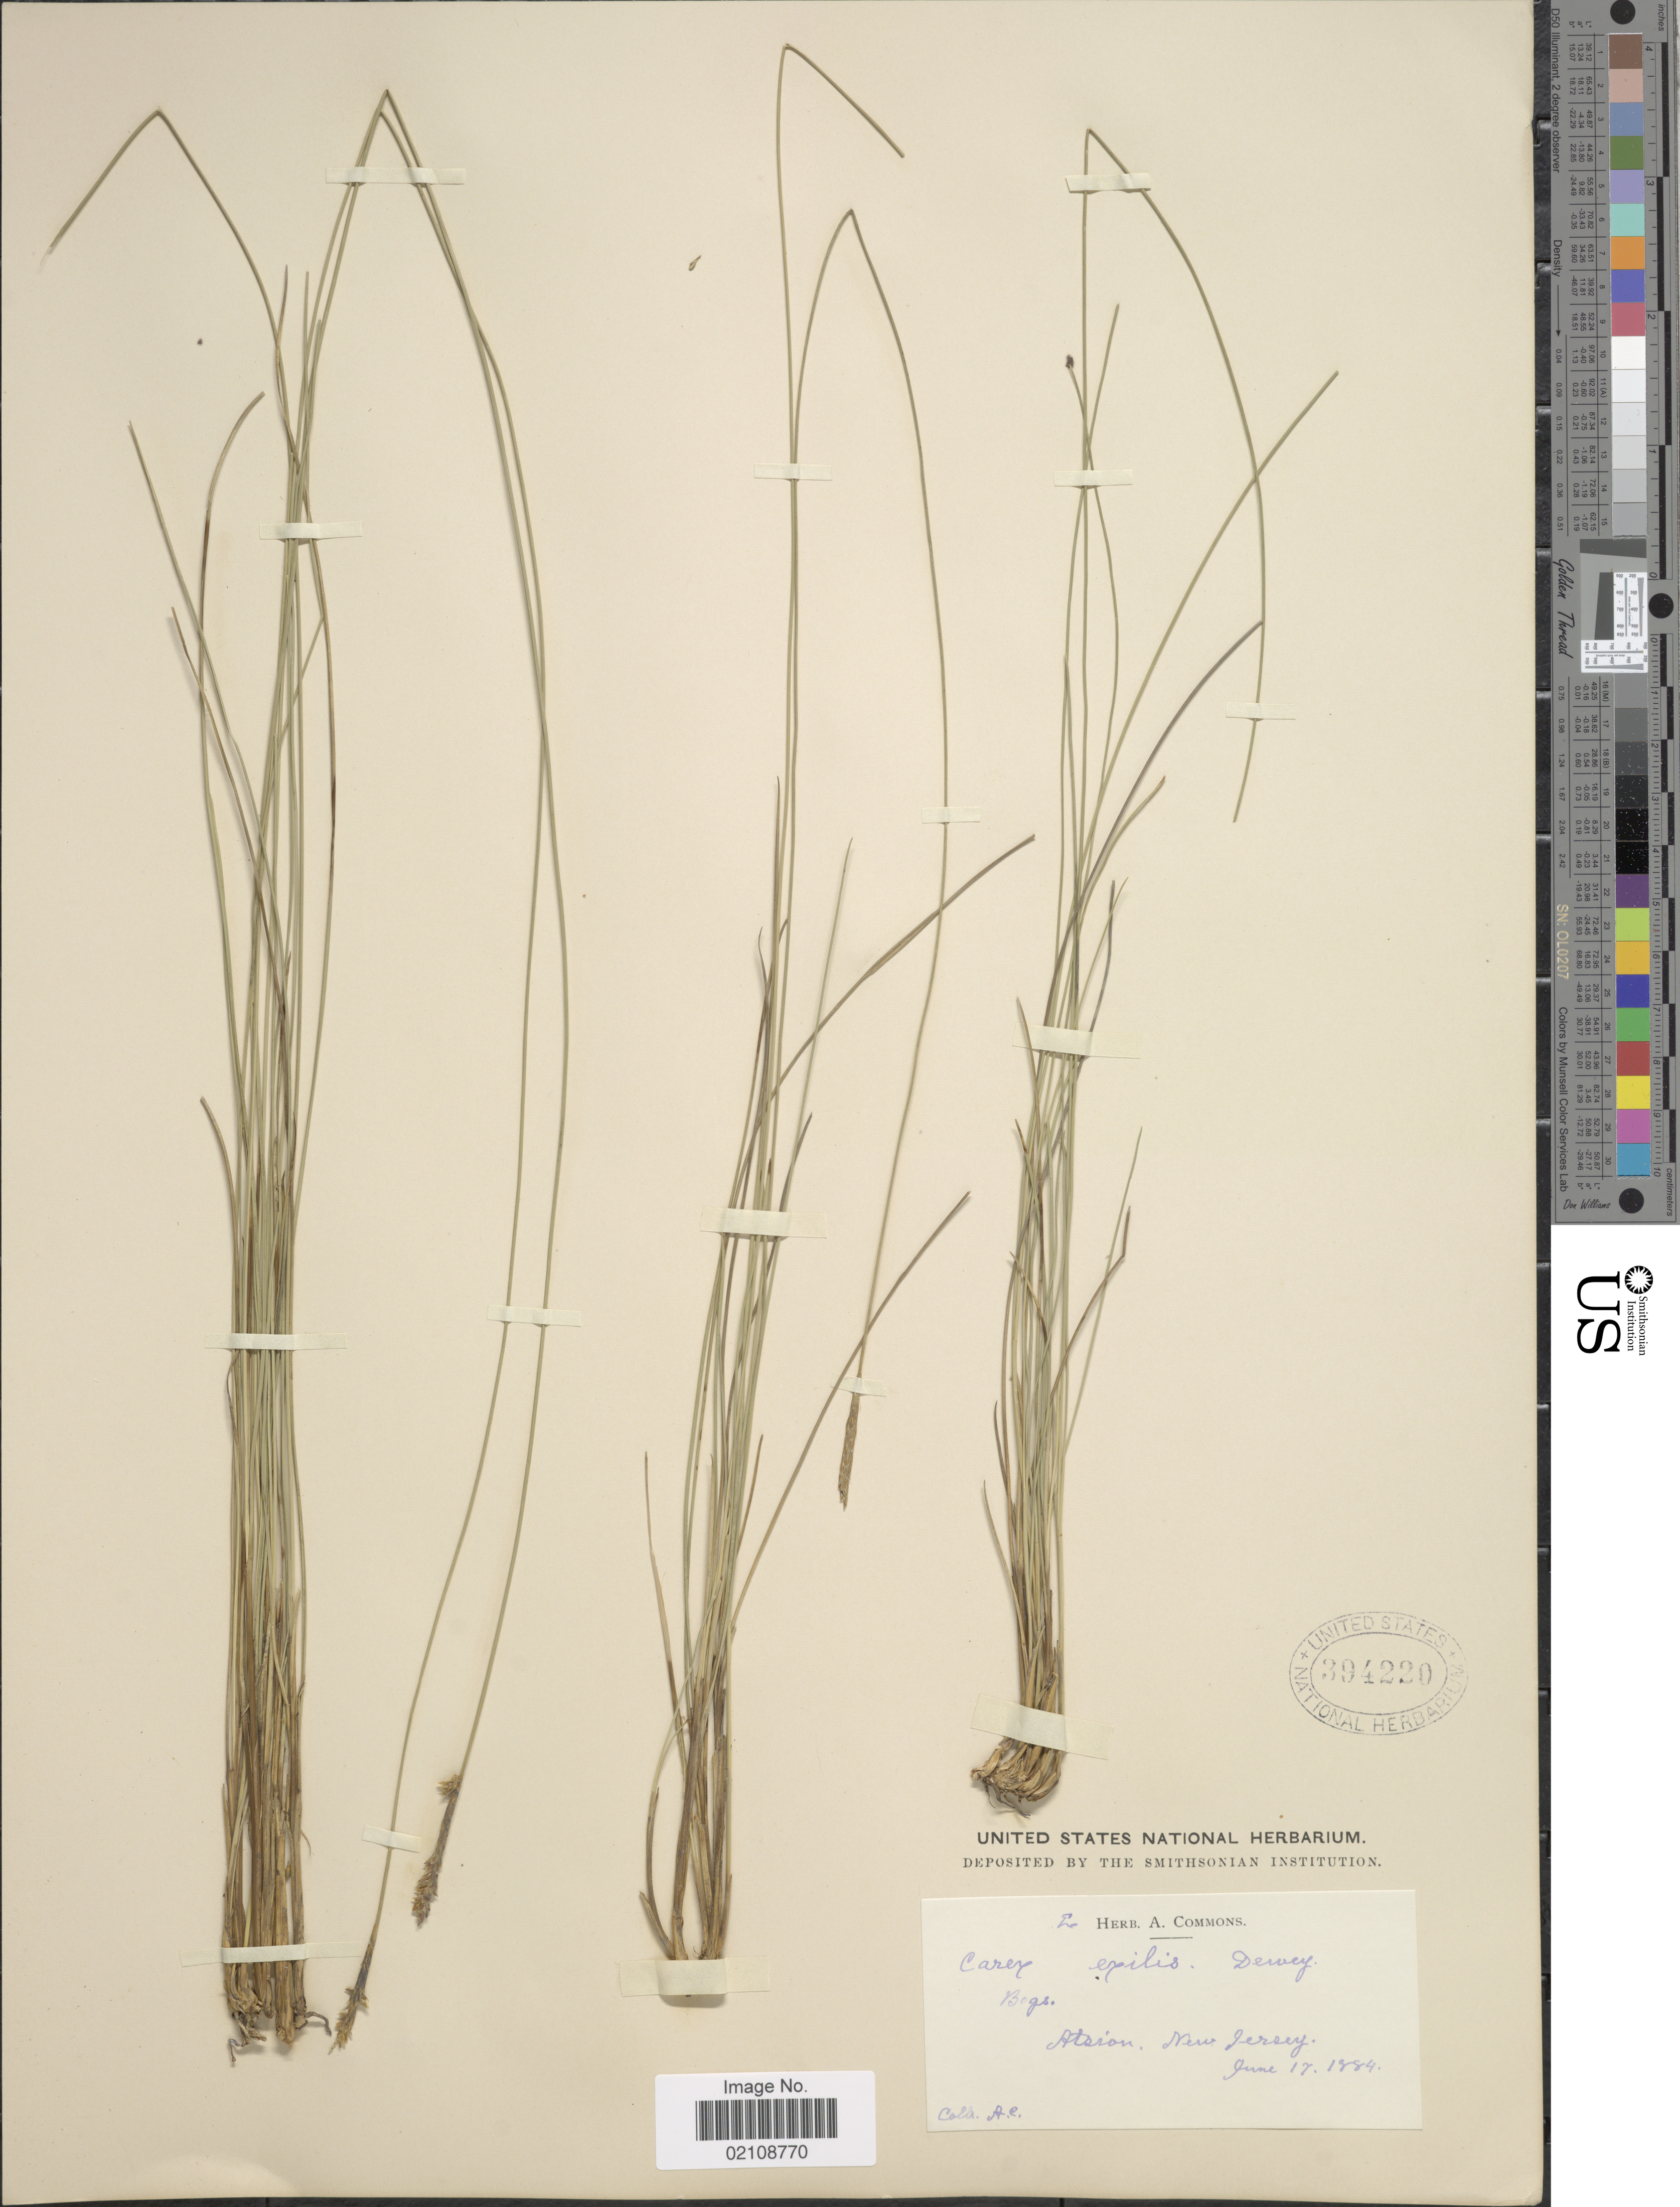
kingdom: Plantae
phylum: Tracheophyta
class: Liliopsida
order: Poales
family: Cyperaceae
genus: Carex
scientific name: Carex exilis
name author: Dewey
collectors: A. Commons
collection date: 1884-06-17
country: United States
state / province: New Jersey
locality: Atsion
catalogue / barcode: US 394220